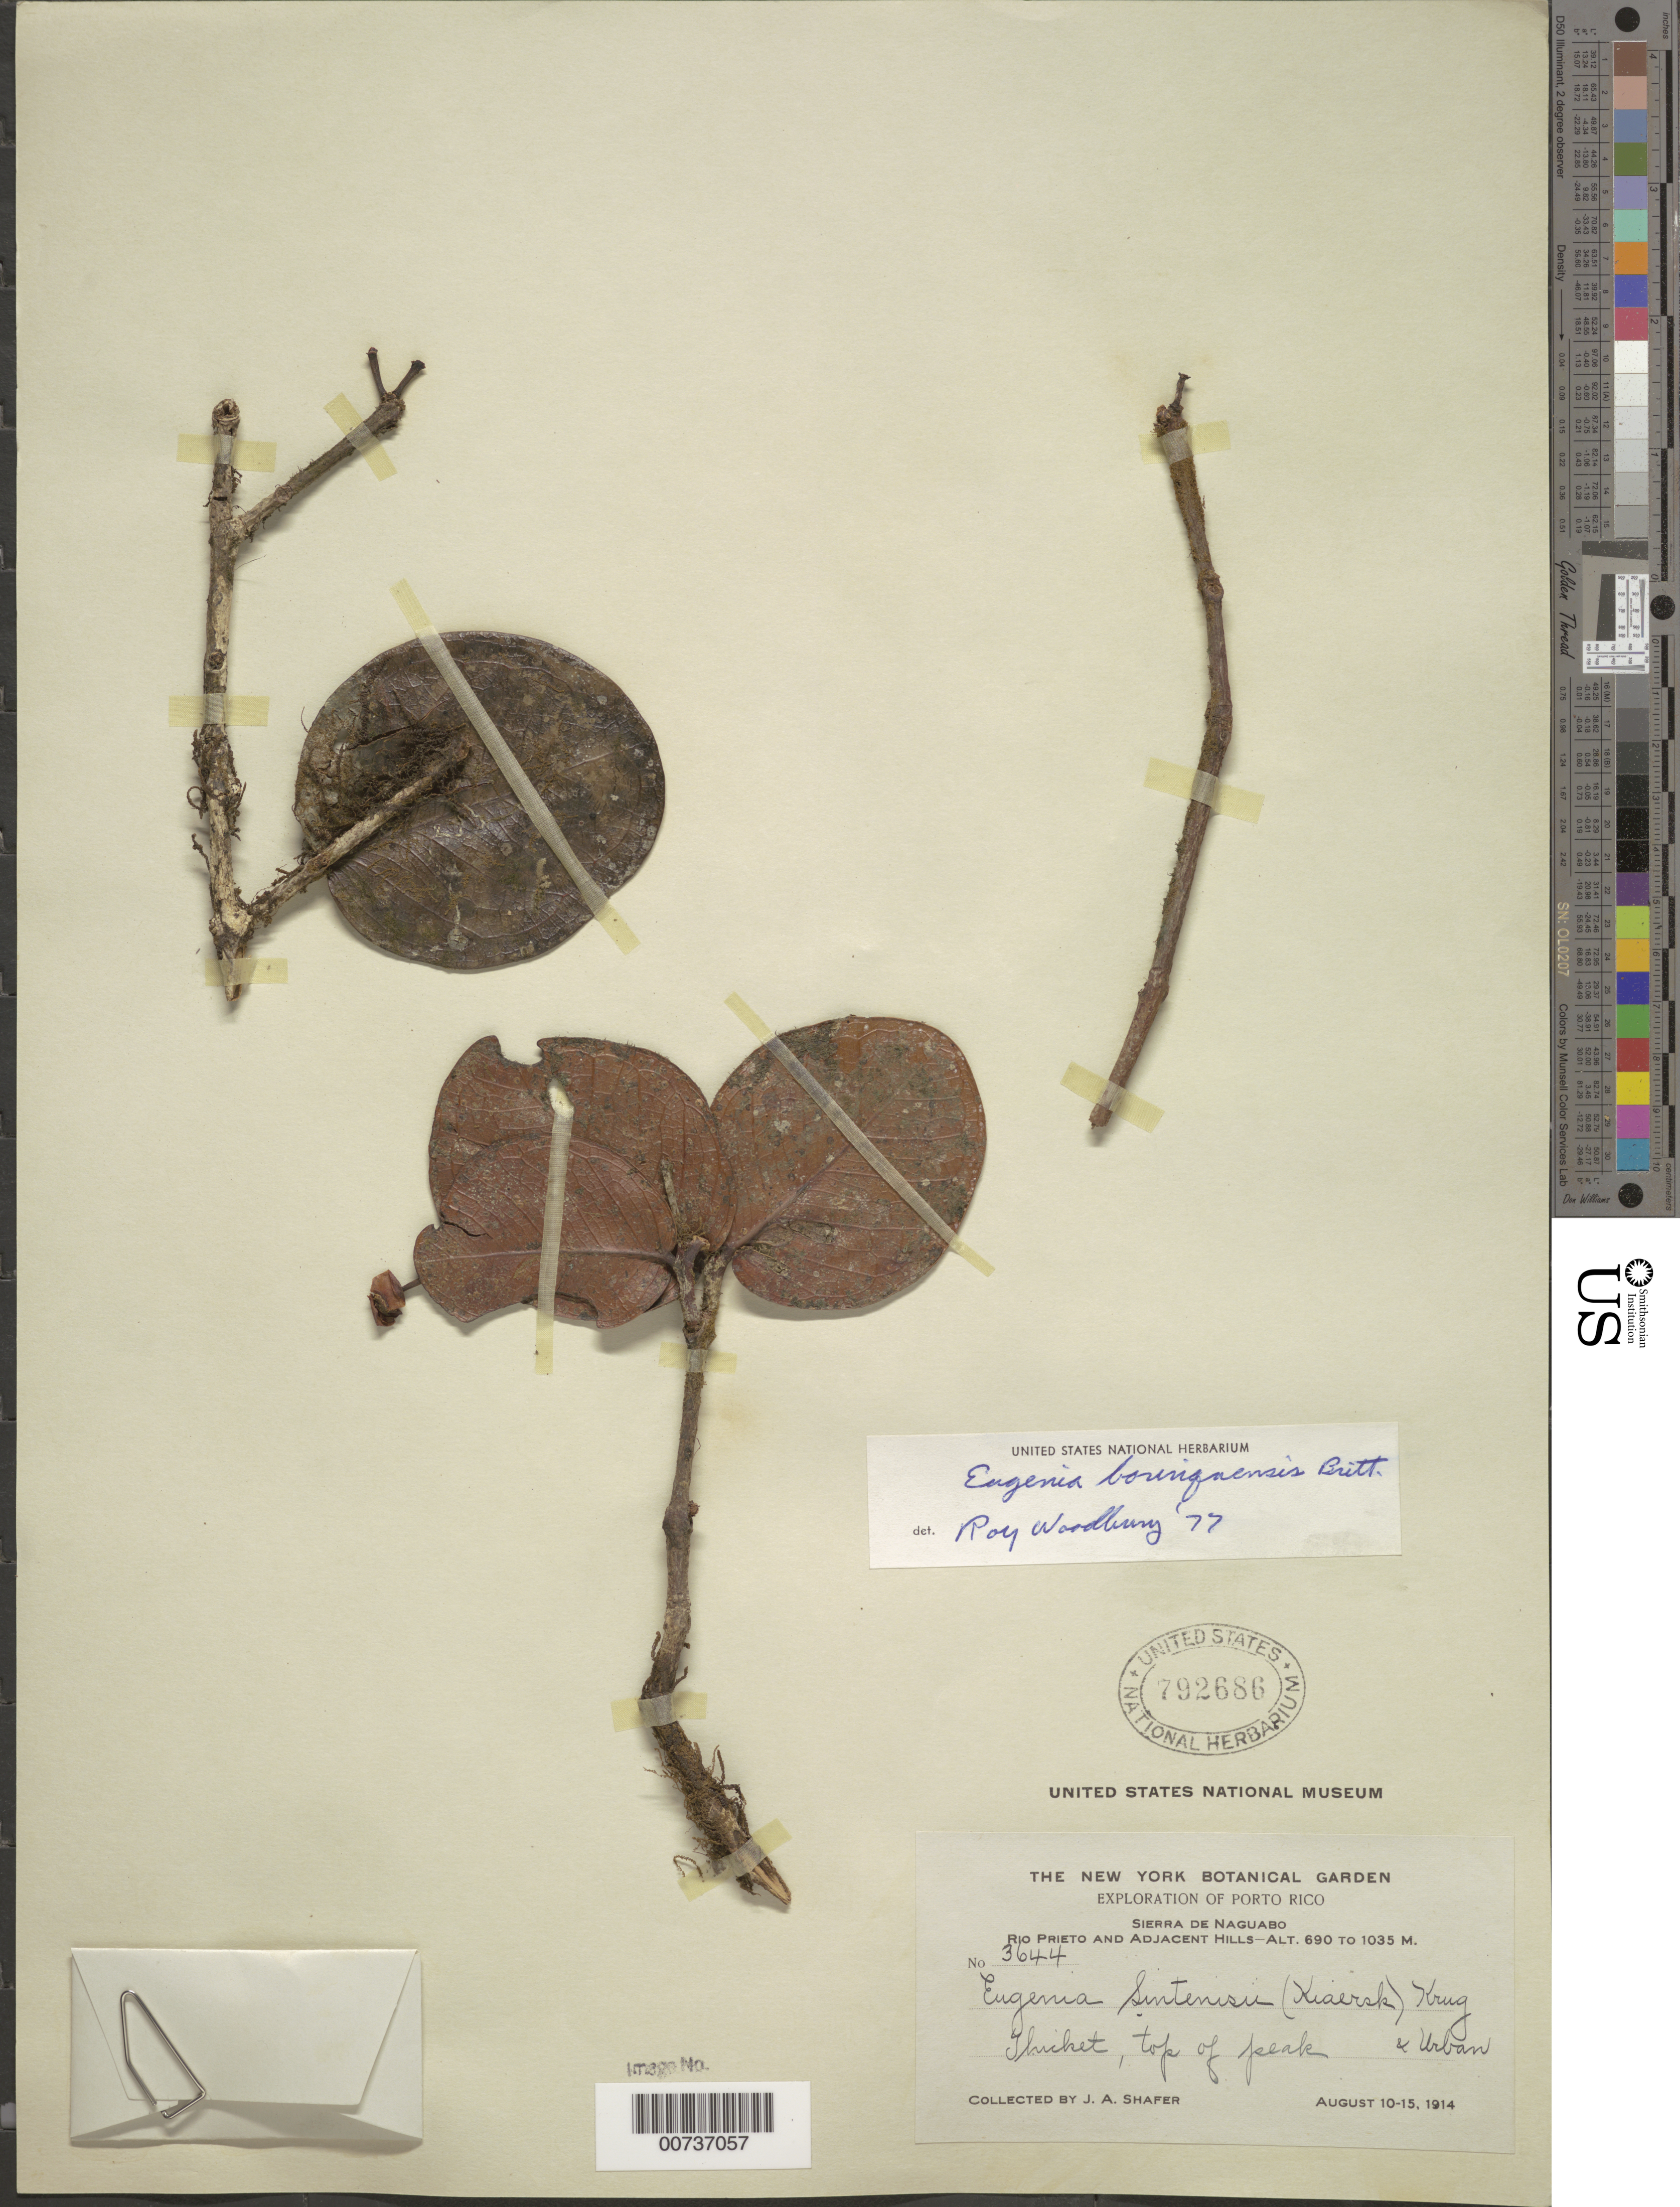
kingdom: Plantae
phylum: Tracheophyta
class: Magnoliopsida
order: Myrtales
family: Myrtaceae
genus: Eugenia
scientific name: Eugenia borinquensis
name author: Britton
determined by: Woodbury, R. O.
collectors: J. A. Shafer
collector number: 3644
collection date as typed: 10 Aug 1914 to 15 Aug 1914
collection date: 1914-08-10/1914-08-15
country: Puerto Rico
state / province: Naguabo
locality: Sierra de Naguabo, Río Prieto and adjacent hills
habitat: Thicket, top of peak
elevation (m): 690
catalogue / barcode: US 792686